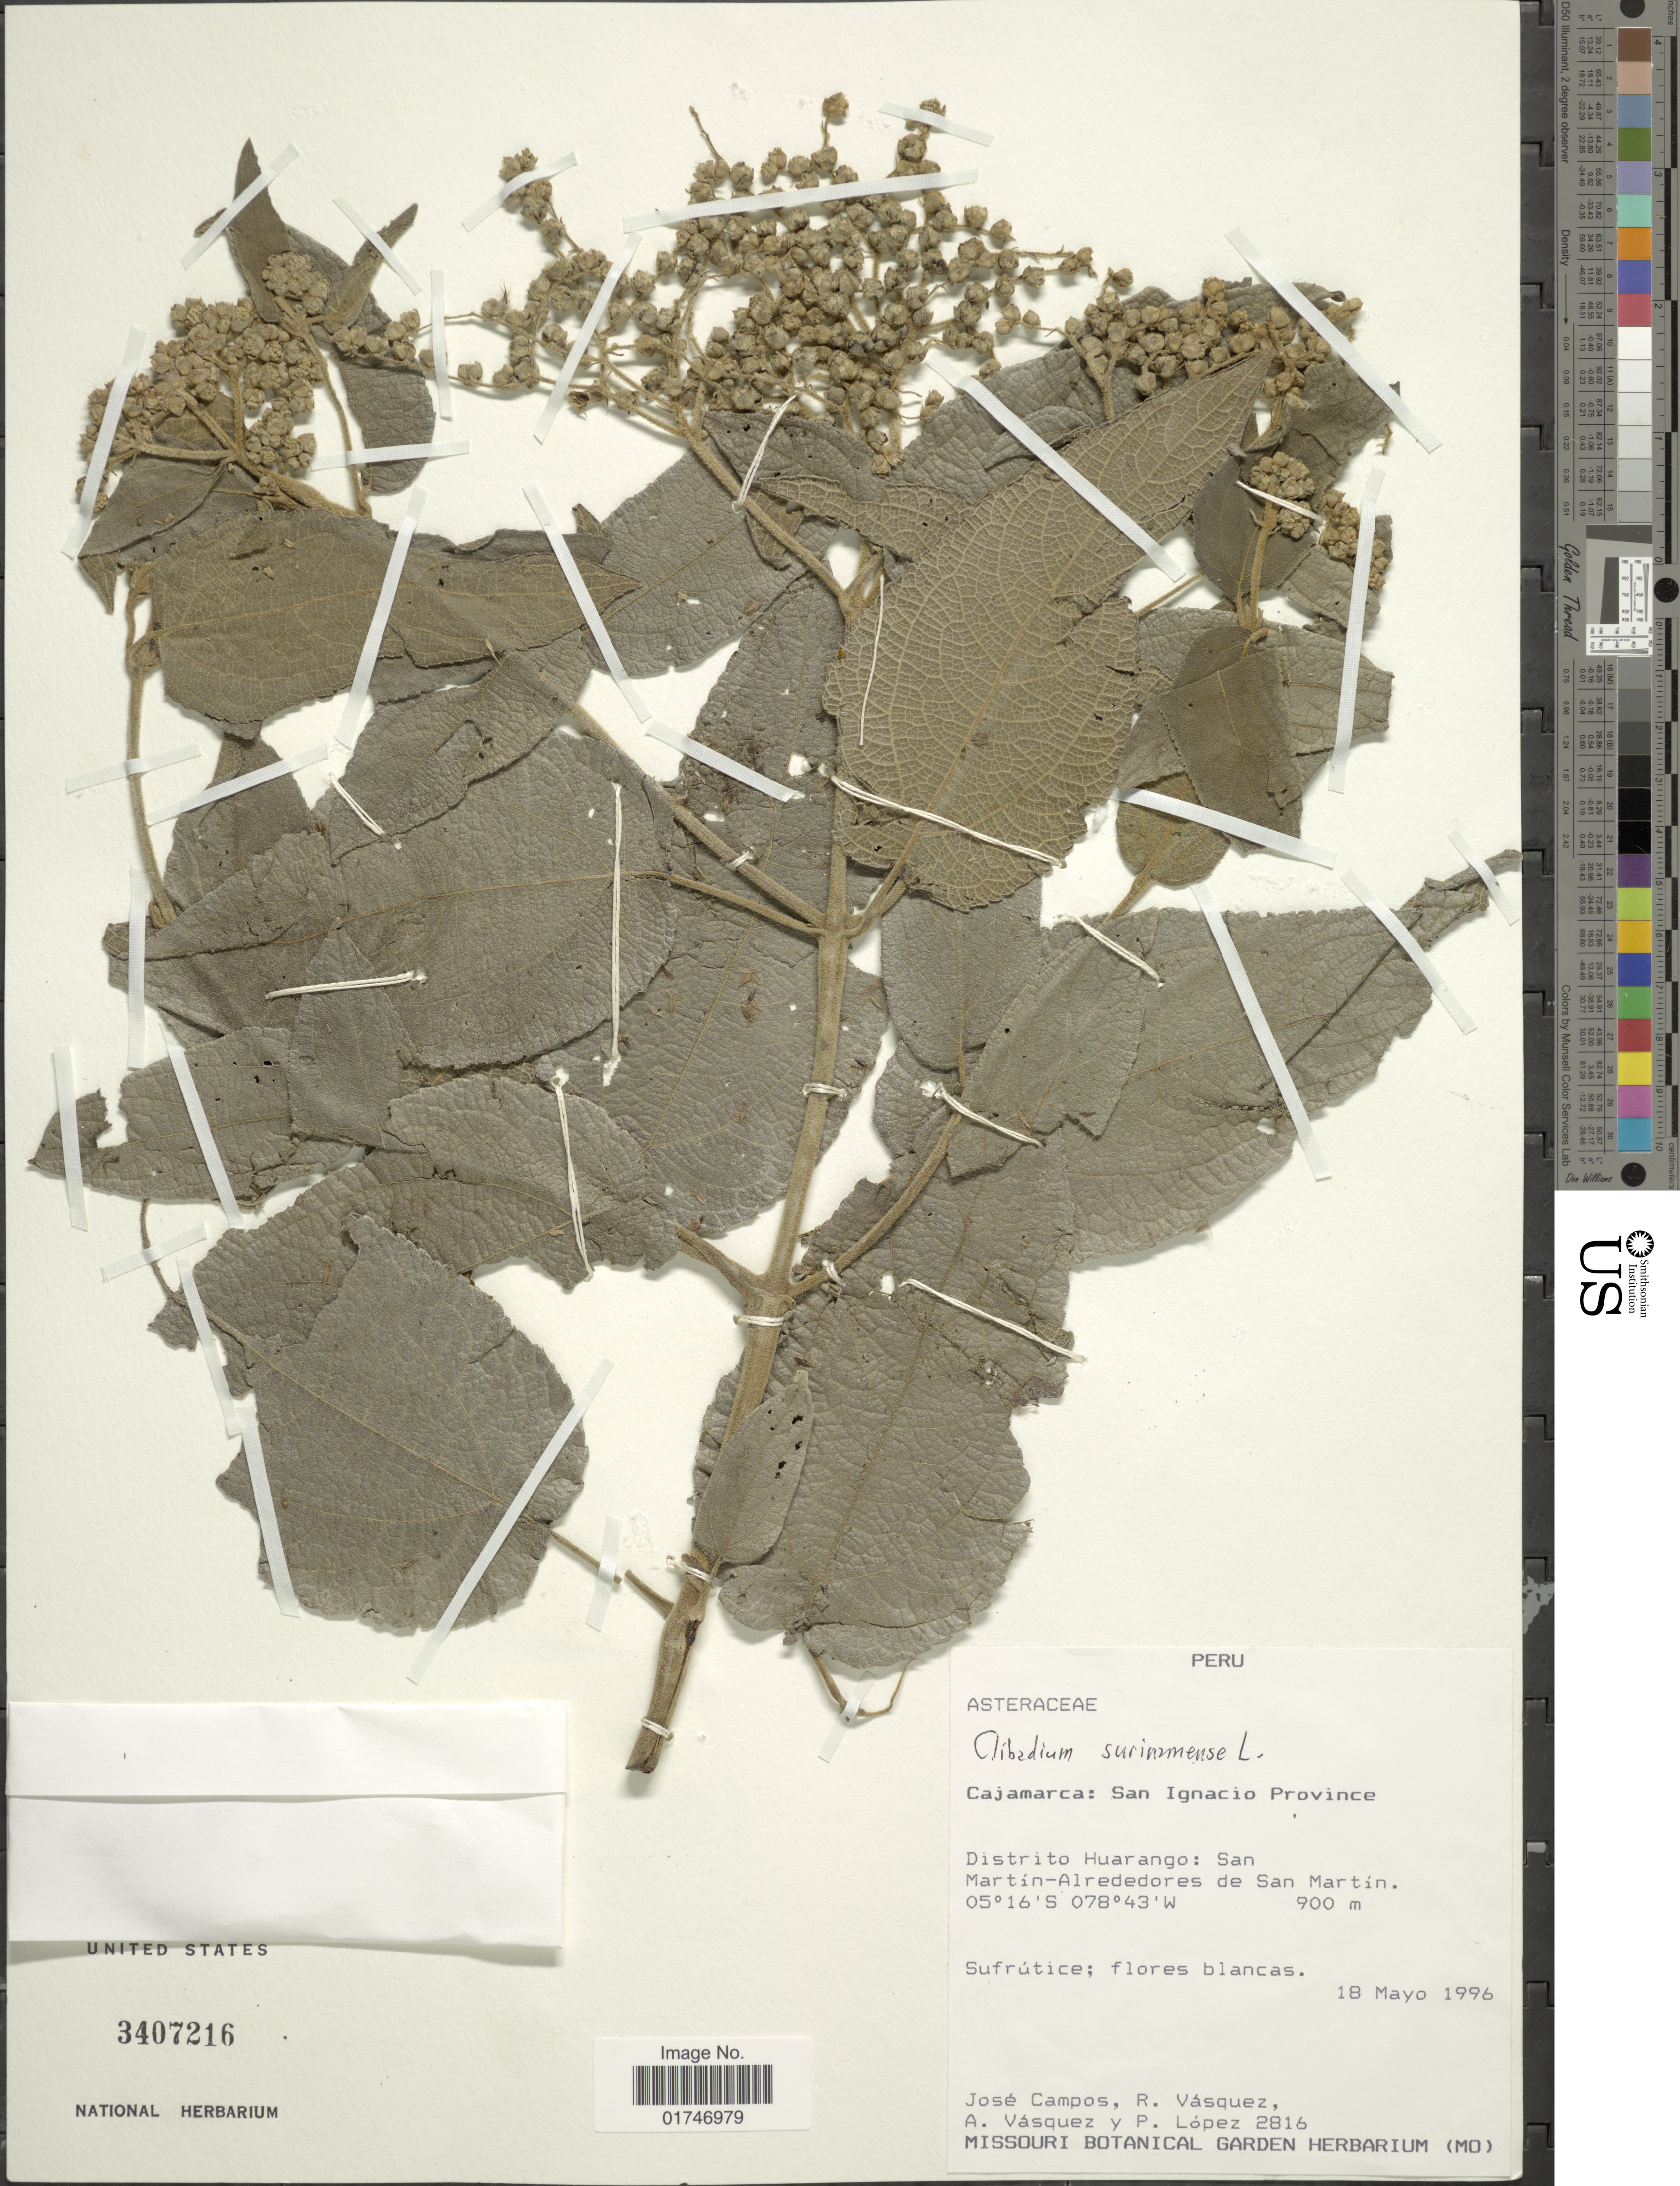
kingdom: Plantae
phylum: Tracheophyta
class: Magnoliopsida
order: Asterales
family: Asteraceae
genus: Clibadium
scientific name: Clibadium surinamense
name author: L.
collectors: J. Campos, R. Vásquez, A. Vasquez & P. Lopez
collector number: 2816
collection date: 1996-05-18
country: Peru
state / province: Cajamarca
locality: Cajamarca: San Ignacio Province. Distrito Huarango: San Martín-Alrededores de San Martín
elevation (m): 900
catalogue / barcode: US 3407216